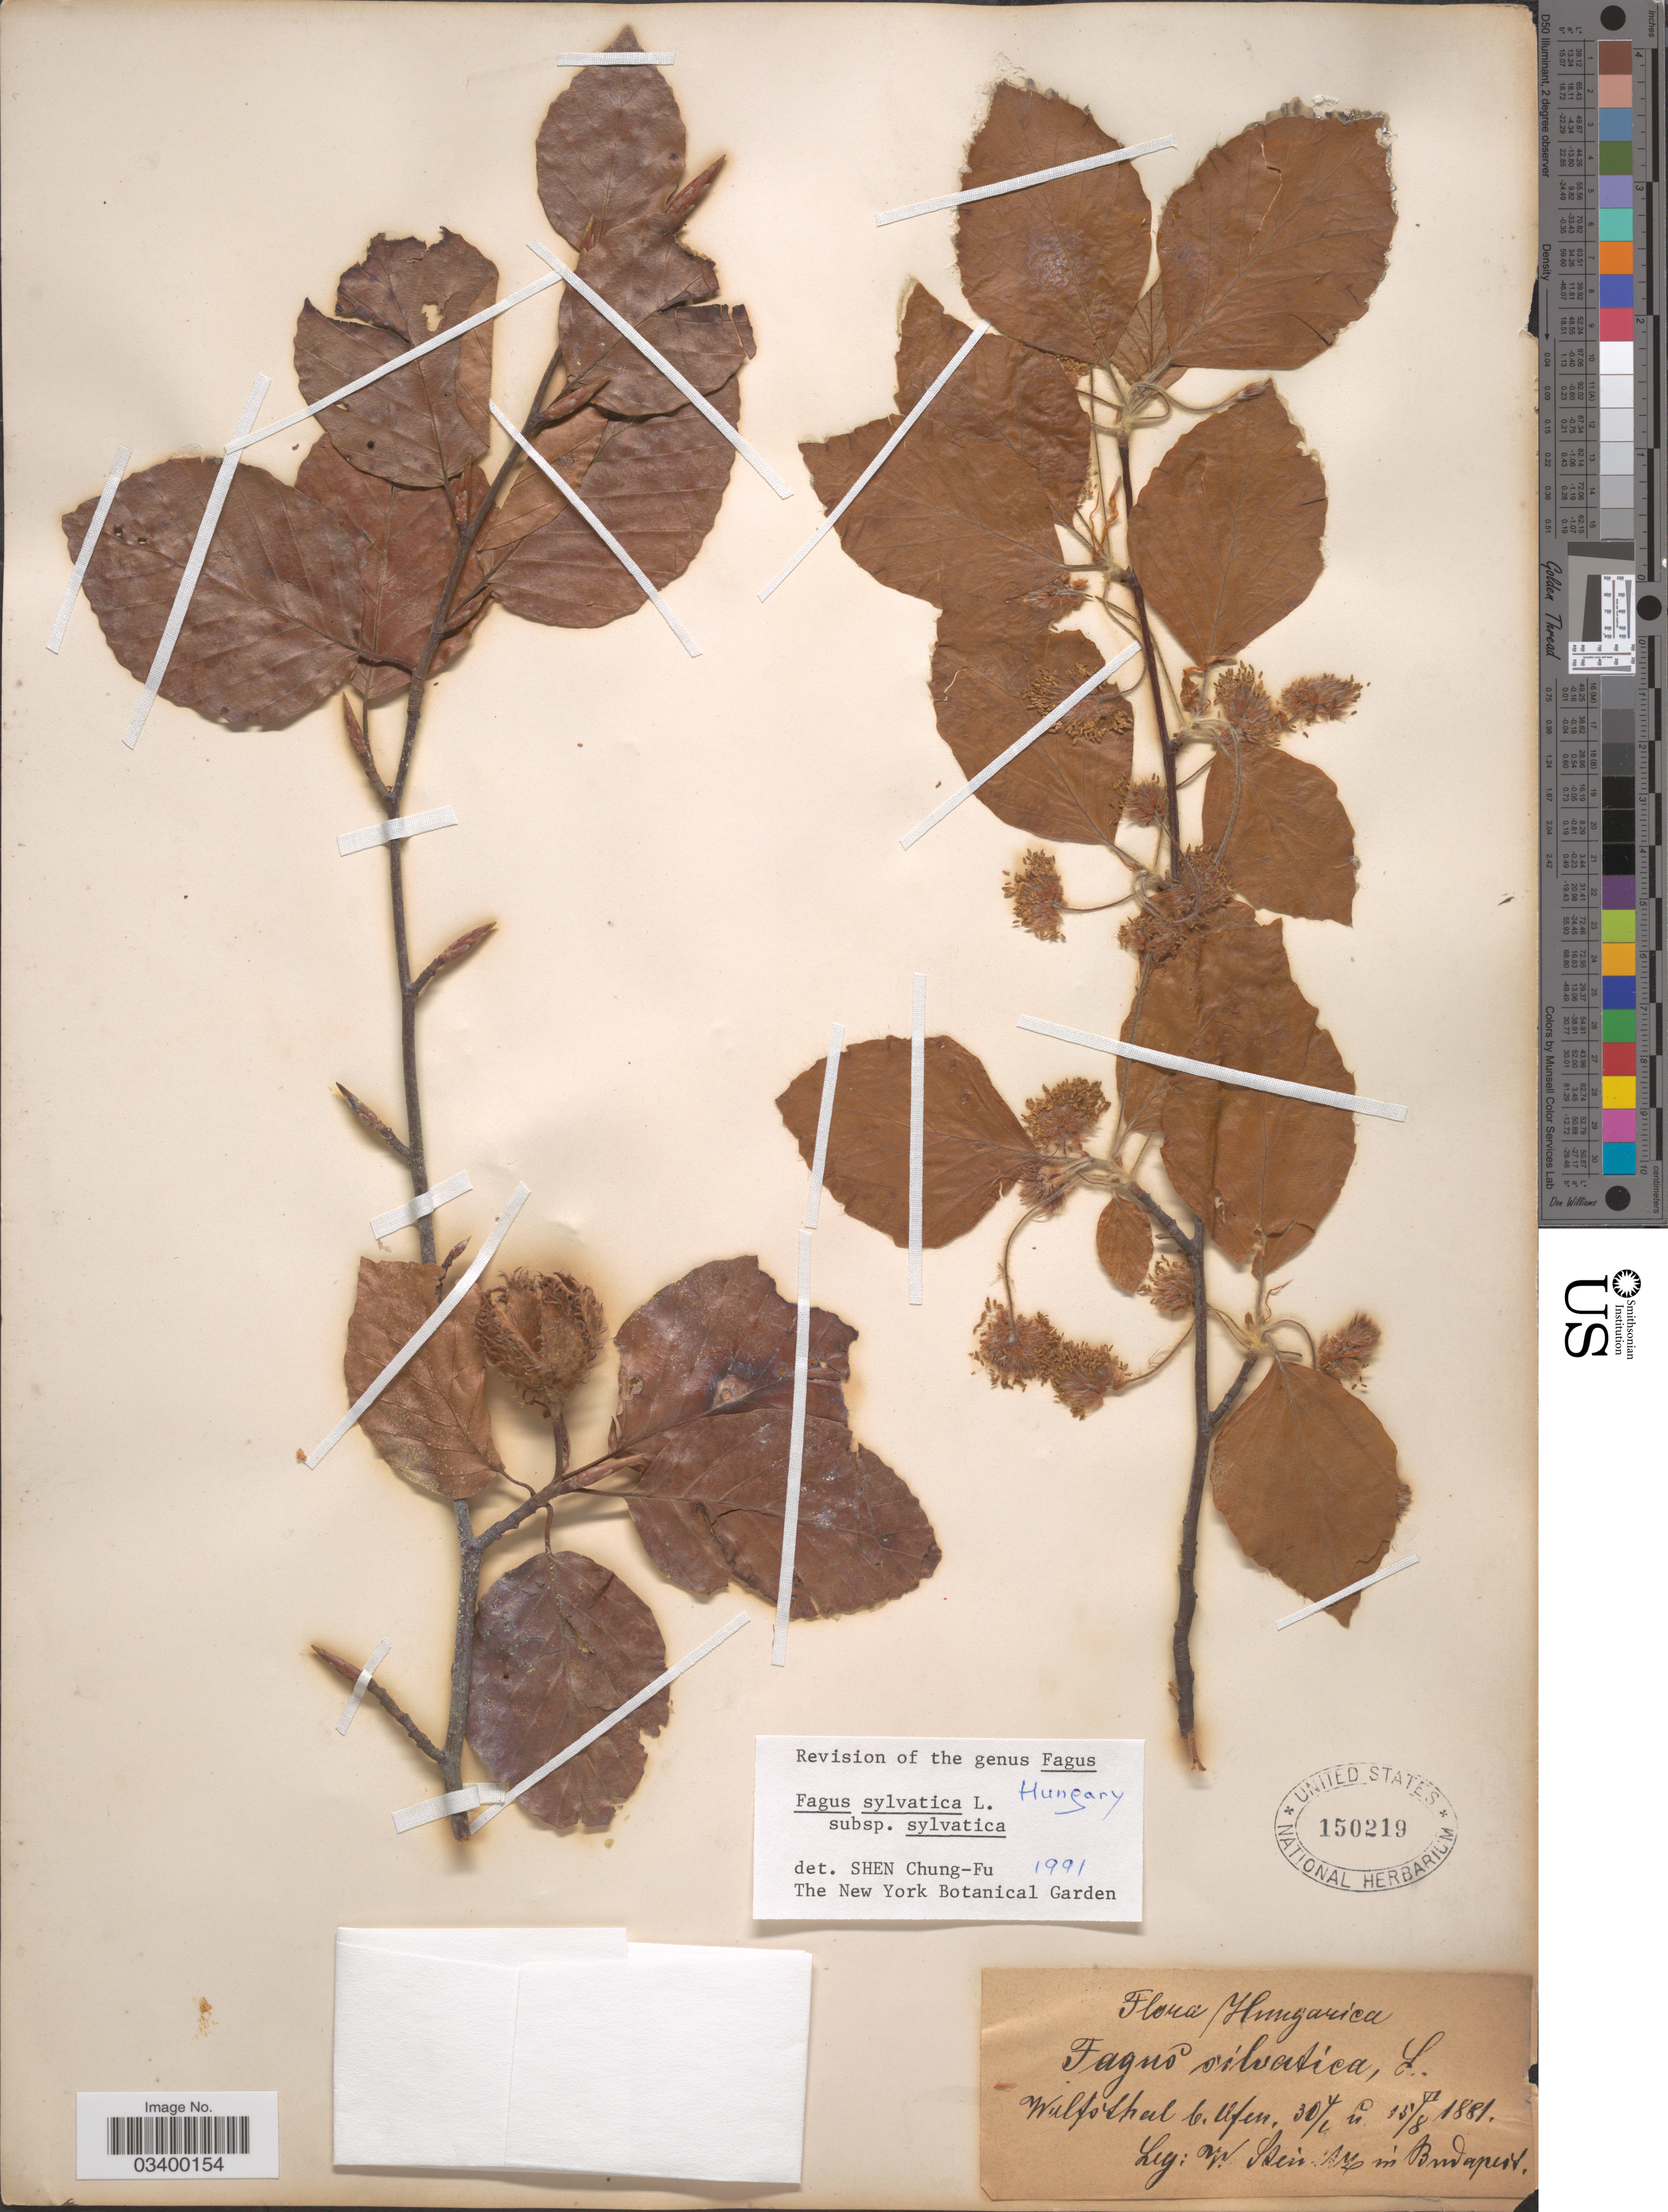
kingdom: Plantae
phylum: Tracheophyta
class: Magnoliopsida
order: Fagales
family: Fagaceae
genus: Fagus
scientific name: Fagus sylvatica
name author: L.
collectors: V. Stein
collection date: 1881-01-30/1881-08-25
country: Hungary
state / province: Budapest, Capital District of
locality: Wulfsthal b. Ufen.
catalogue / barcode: US 150219